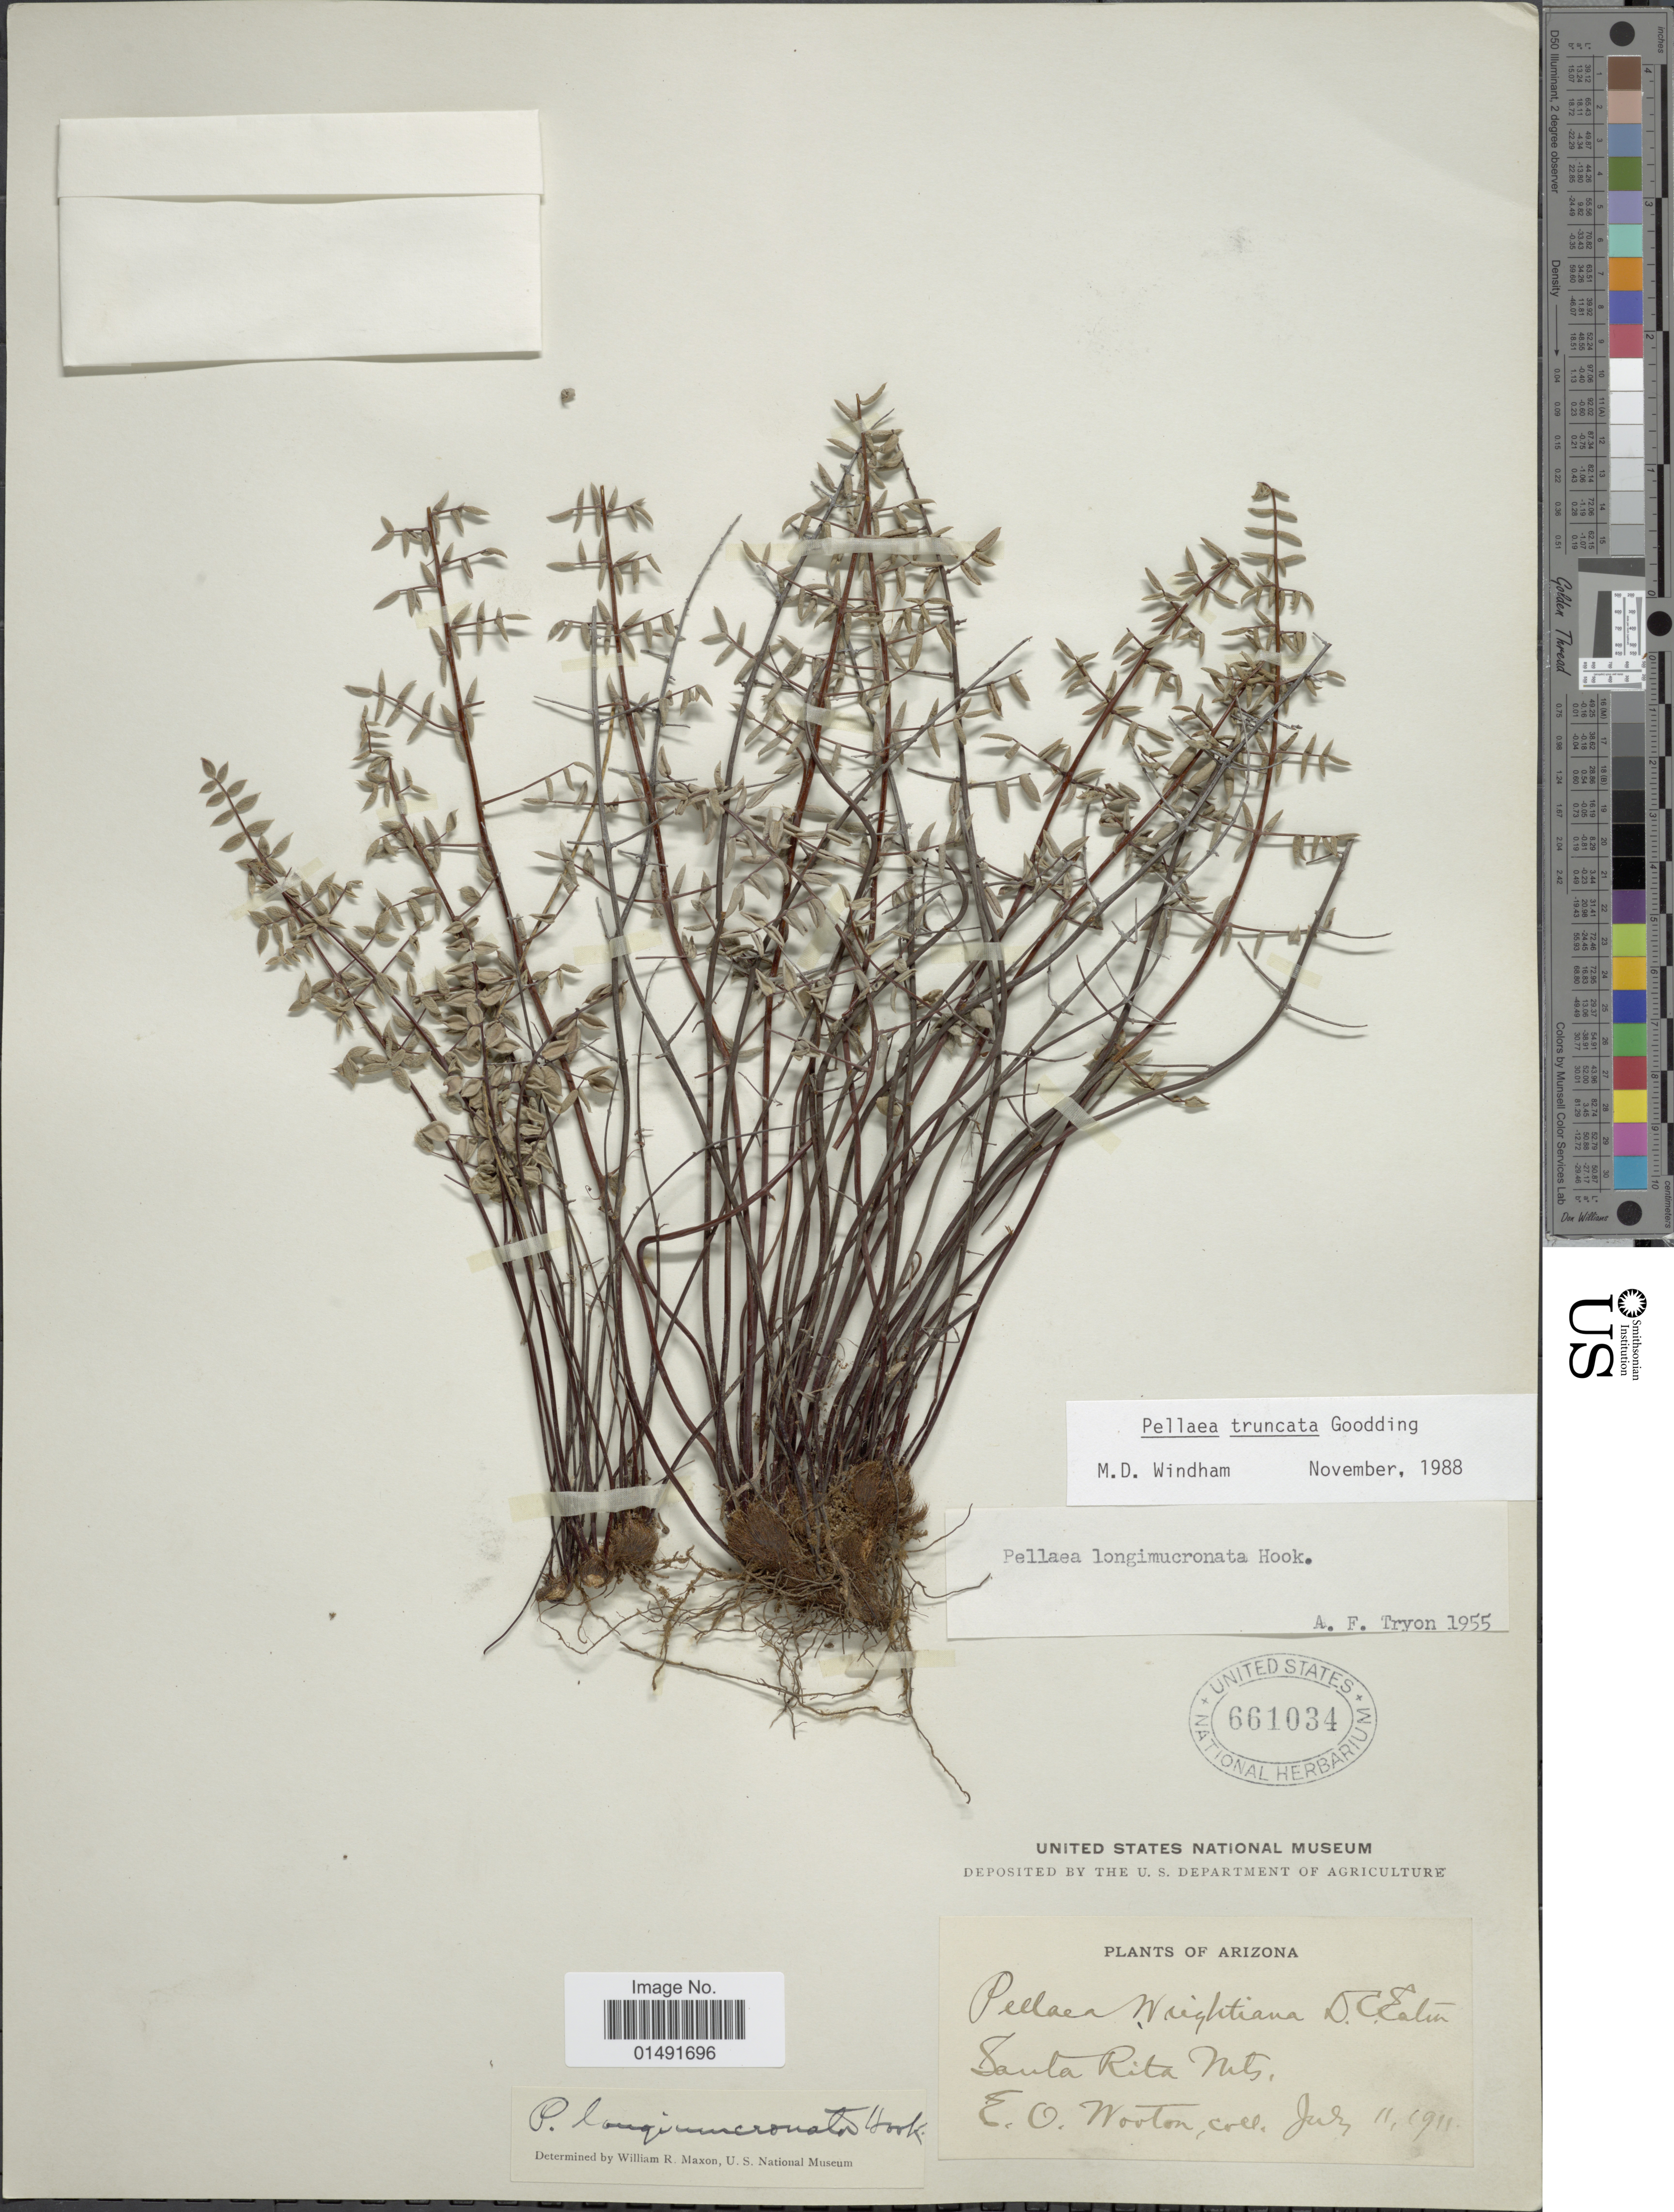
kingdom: Plantae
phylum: Tracheophyta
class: Polypodiopsida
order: Polypodiales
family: Pteridaceae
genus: Pellaea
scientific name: Pellaea truncata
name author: Goodd.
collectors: E. O. Wooton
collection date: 1911-07-11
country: United States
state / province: Arizona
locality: Santa Rita Mts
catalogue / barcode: US 661034